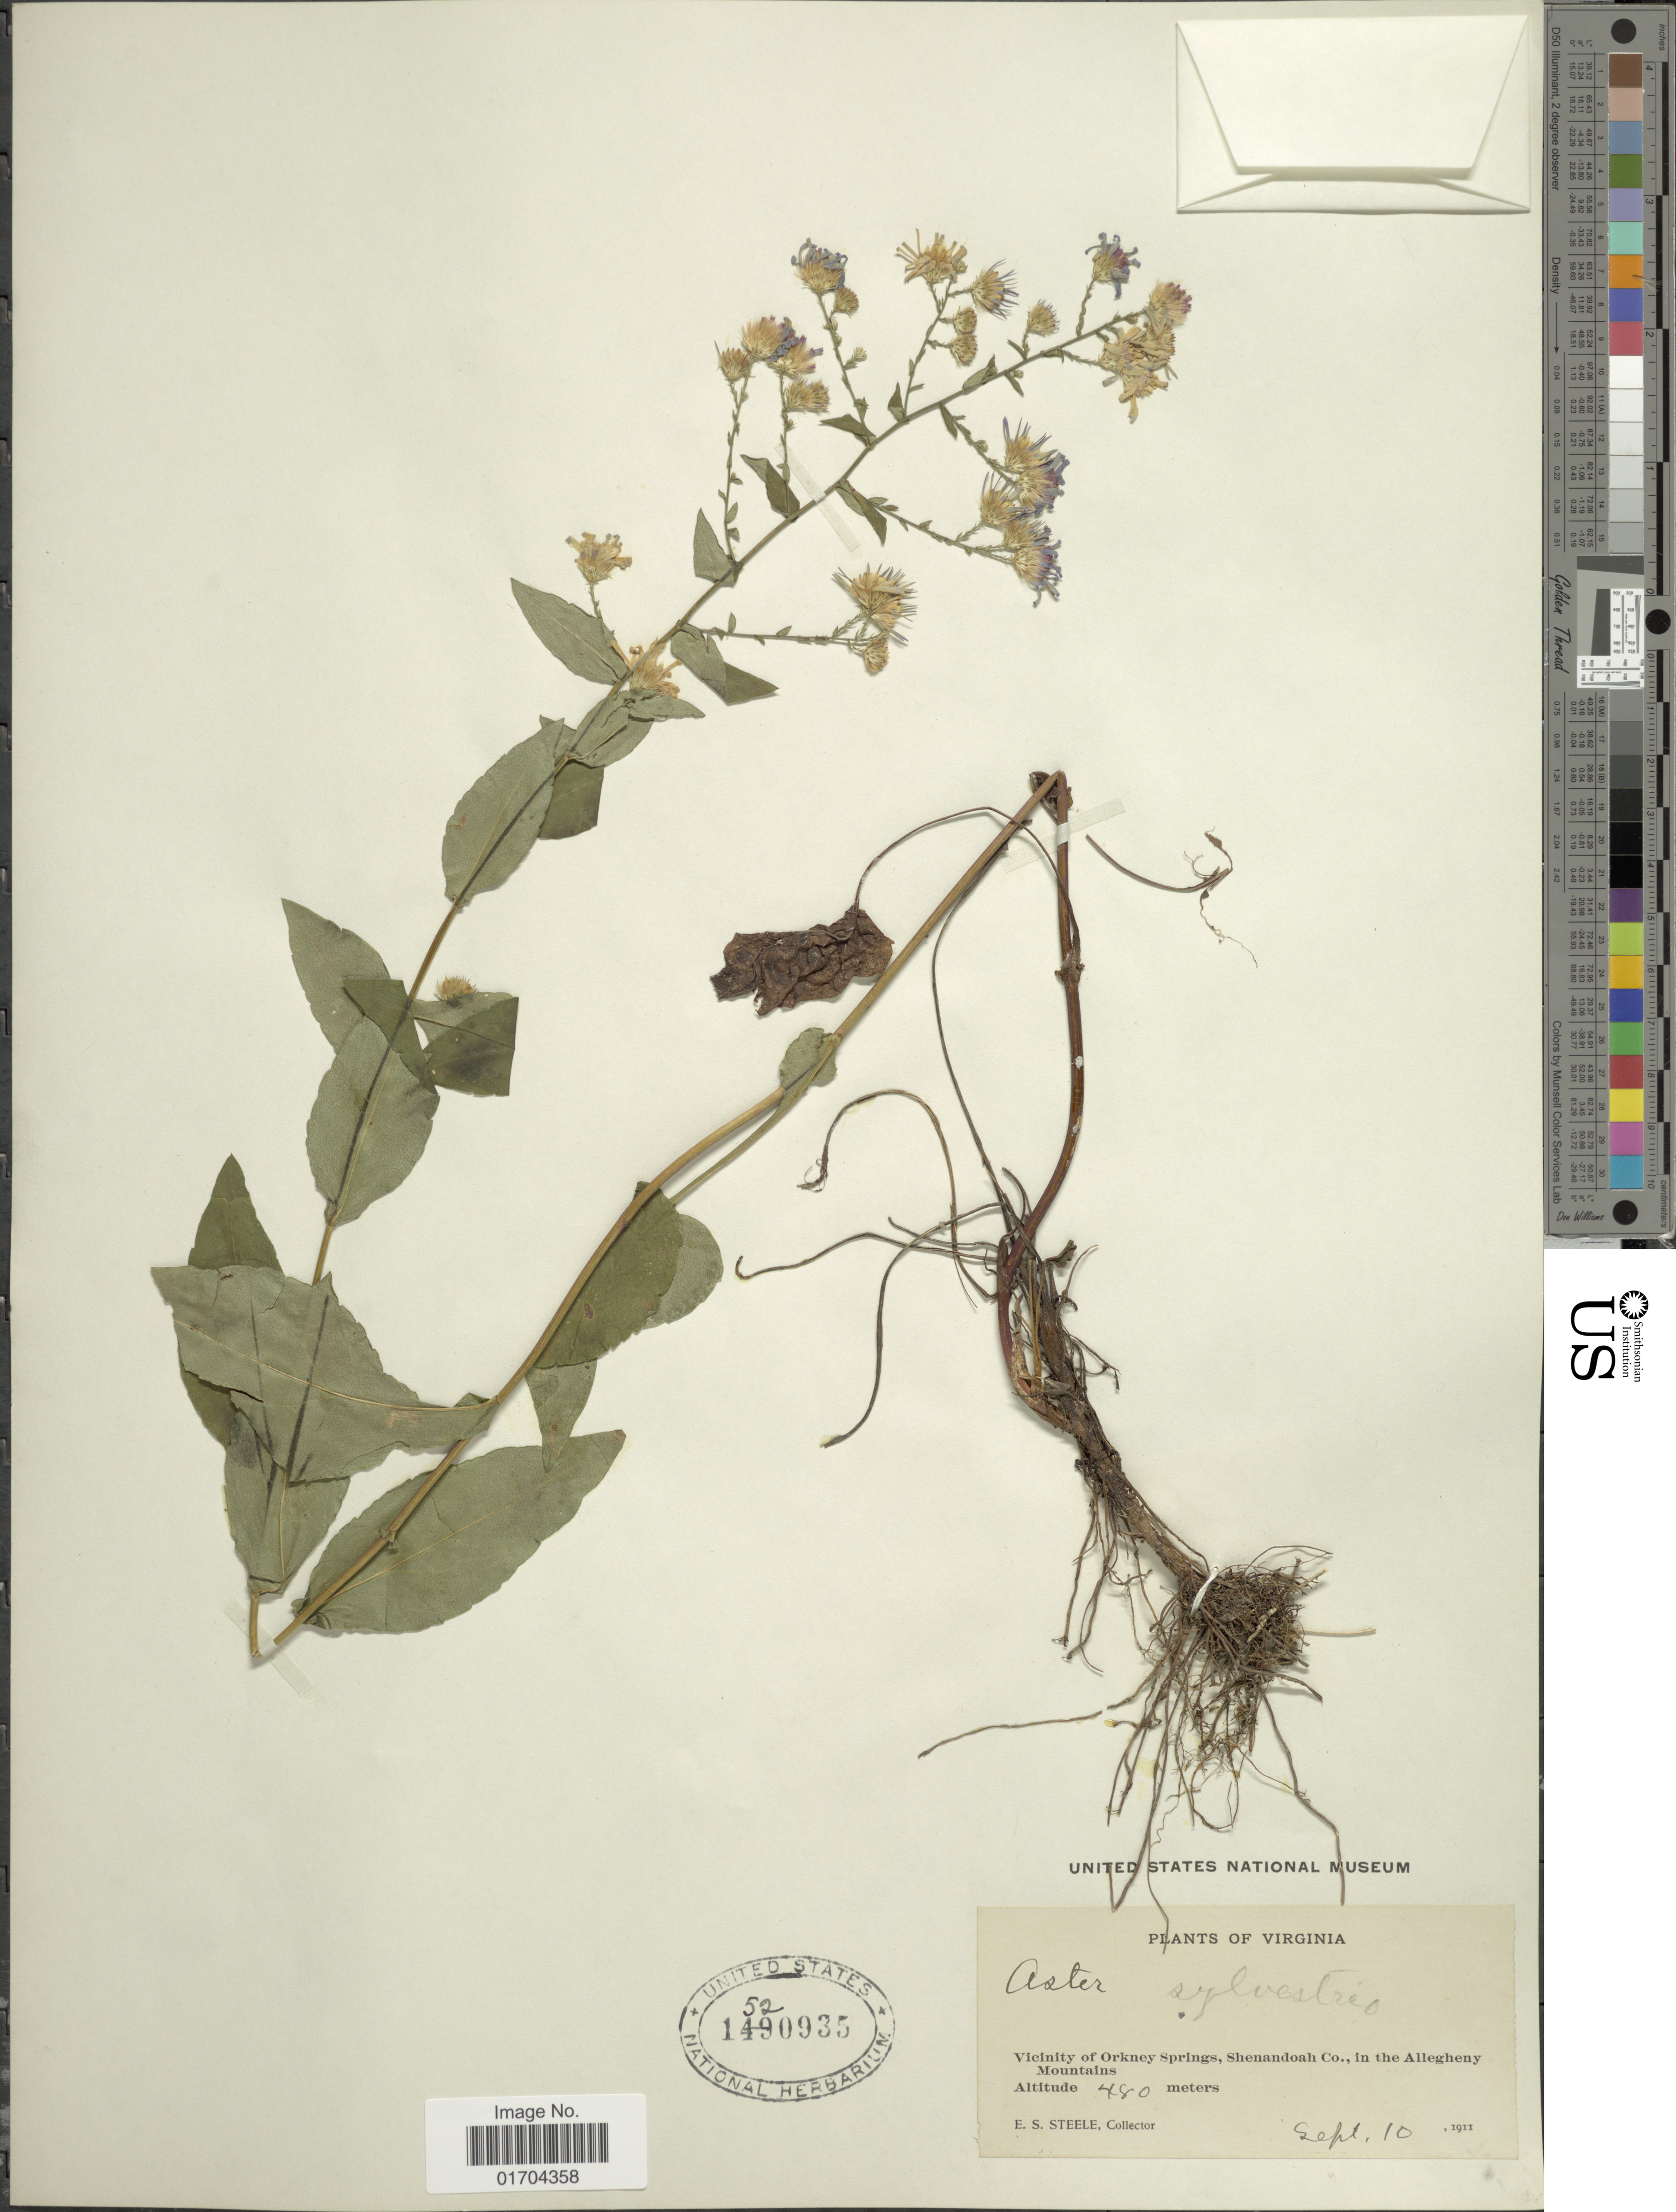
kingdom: Plantae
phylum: Tracheophyta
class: Magnoliopsida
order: Asterales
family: Asteraceae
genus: Symphyotrichum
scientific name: Symphyotrichum sp.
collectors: E. Steele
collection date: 1911-09-10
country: United States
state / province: Virginia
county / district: Shenandoah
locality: Vicinity of Orkney Springs, Shenandoah Co., in the Allegheny Mountains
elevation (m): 480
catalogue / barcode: US 1520935